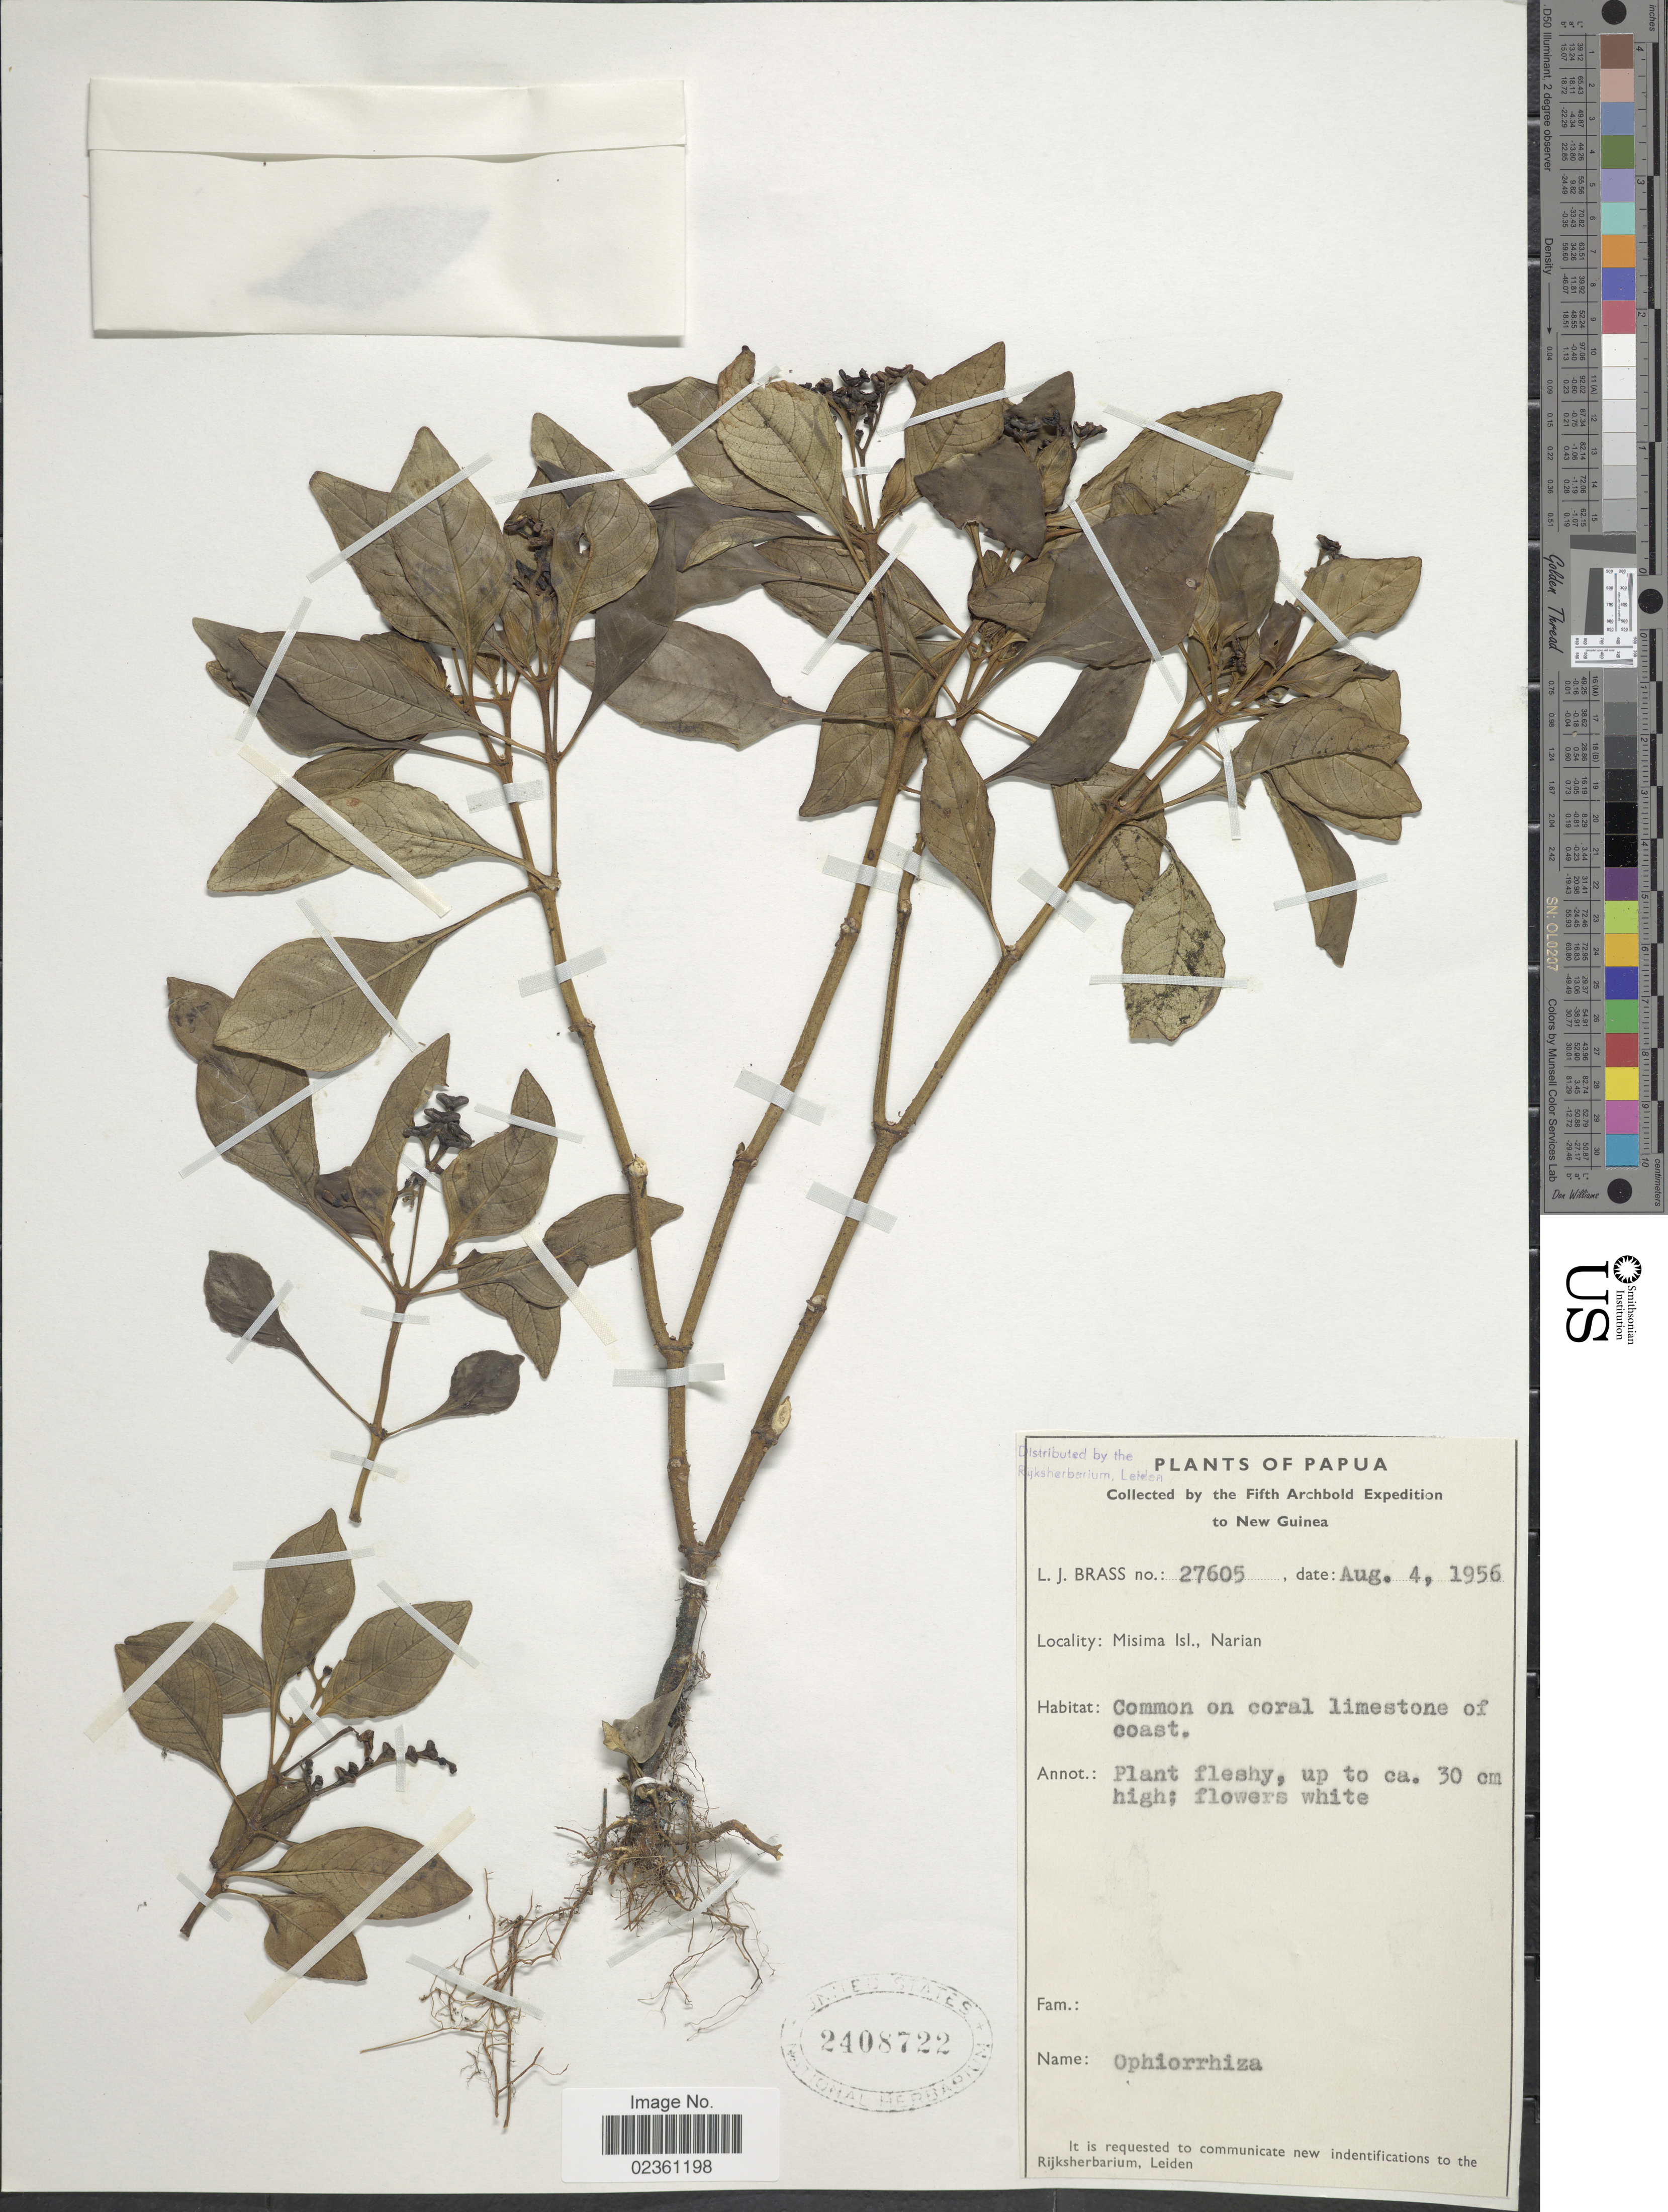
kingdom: Plantae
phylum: Tracheophyta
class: Magnoliopsida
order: Gentianales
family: Rubiaceae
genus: Ophiorrhiza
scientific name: Ophiorrhiza sp.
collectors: L. J. Brass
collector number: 27605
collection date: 1956-08-04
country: Papua New Guinea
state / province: Milne Bay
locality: Misima Isl., Narain, Common on coral limestone of coast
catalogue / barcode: US 2408722